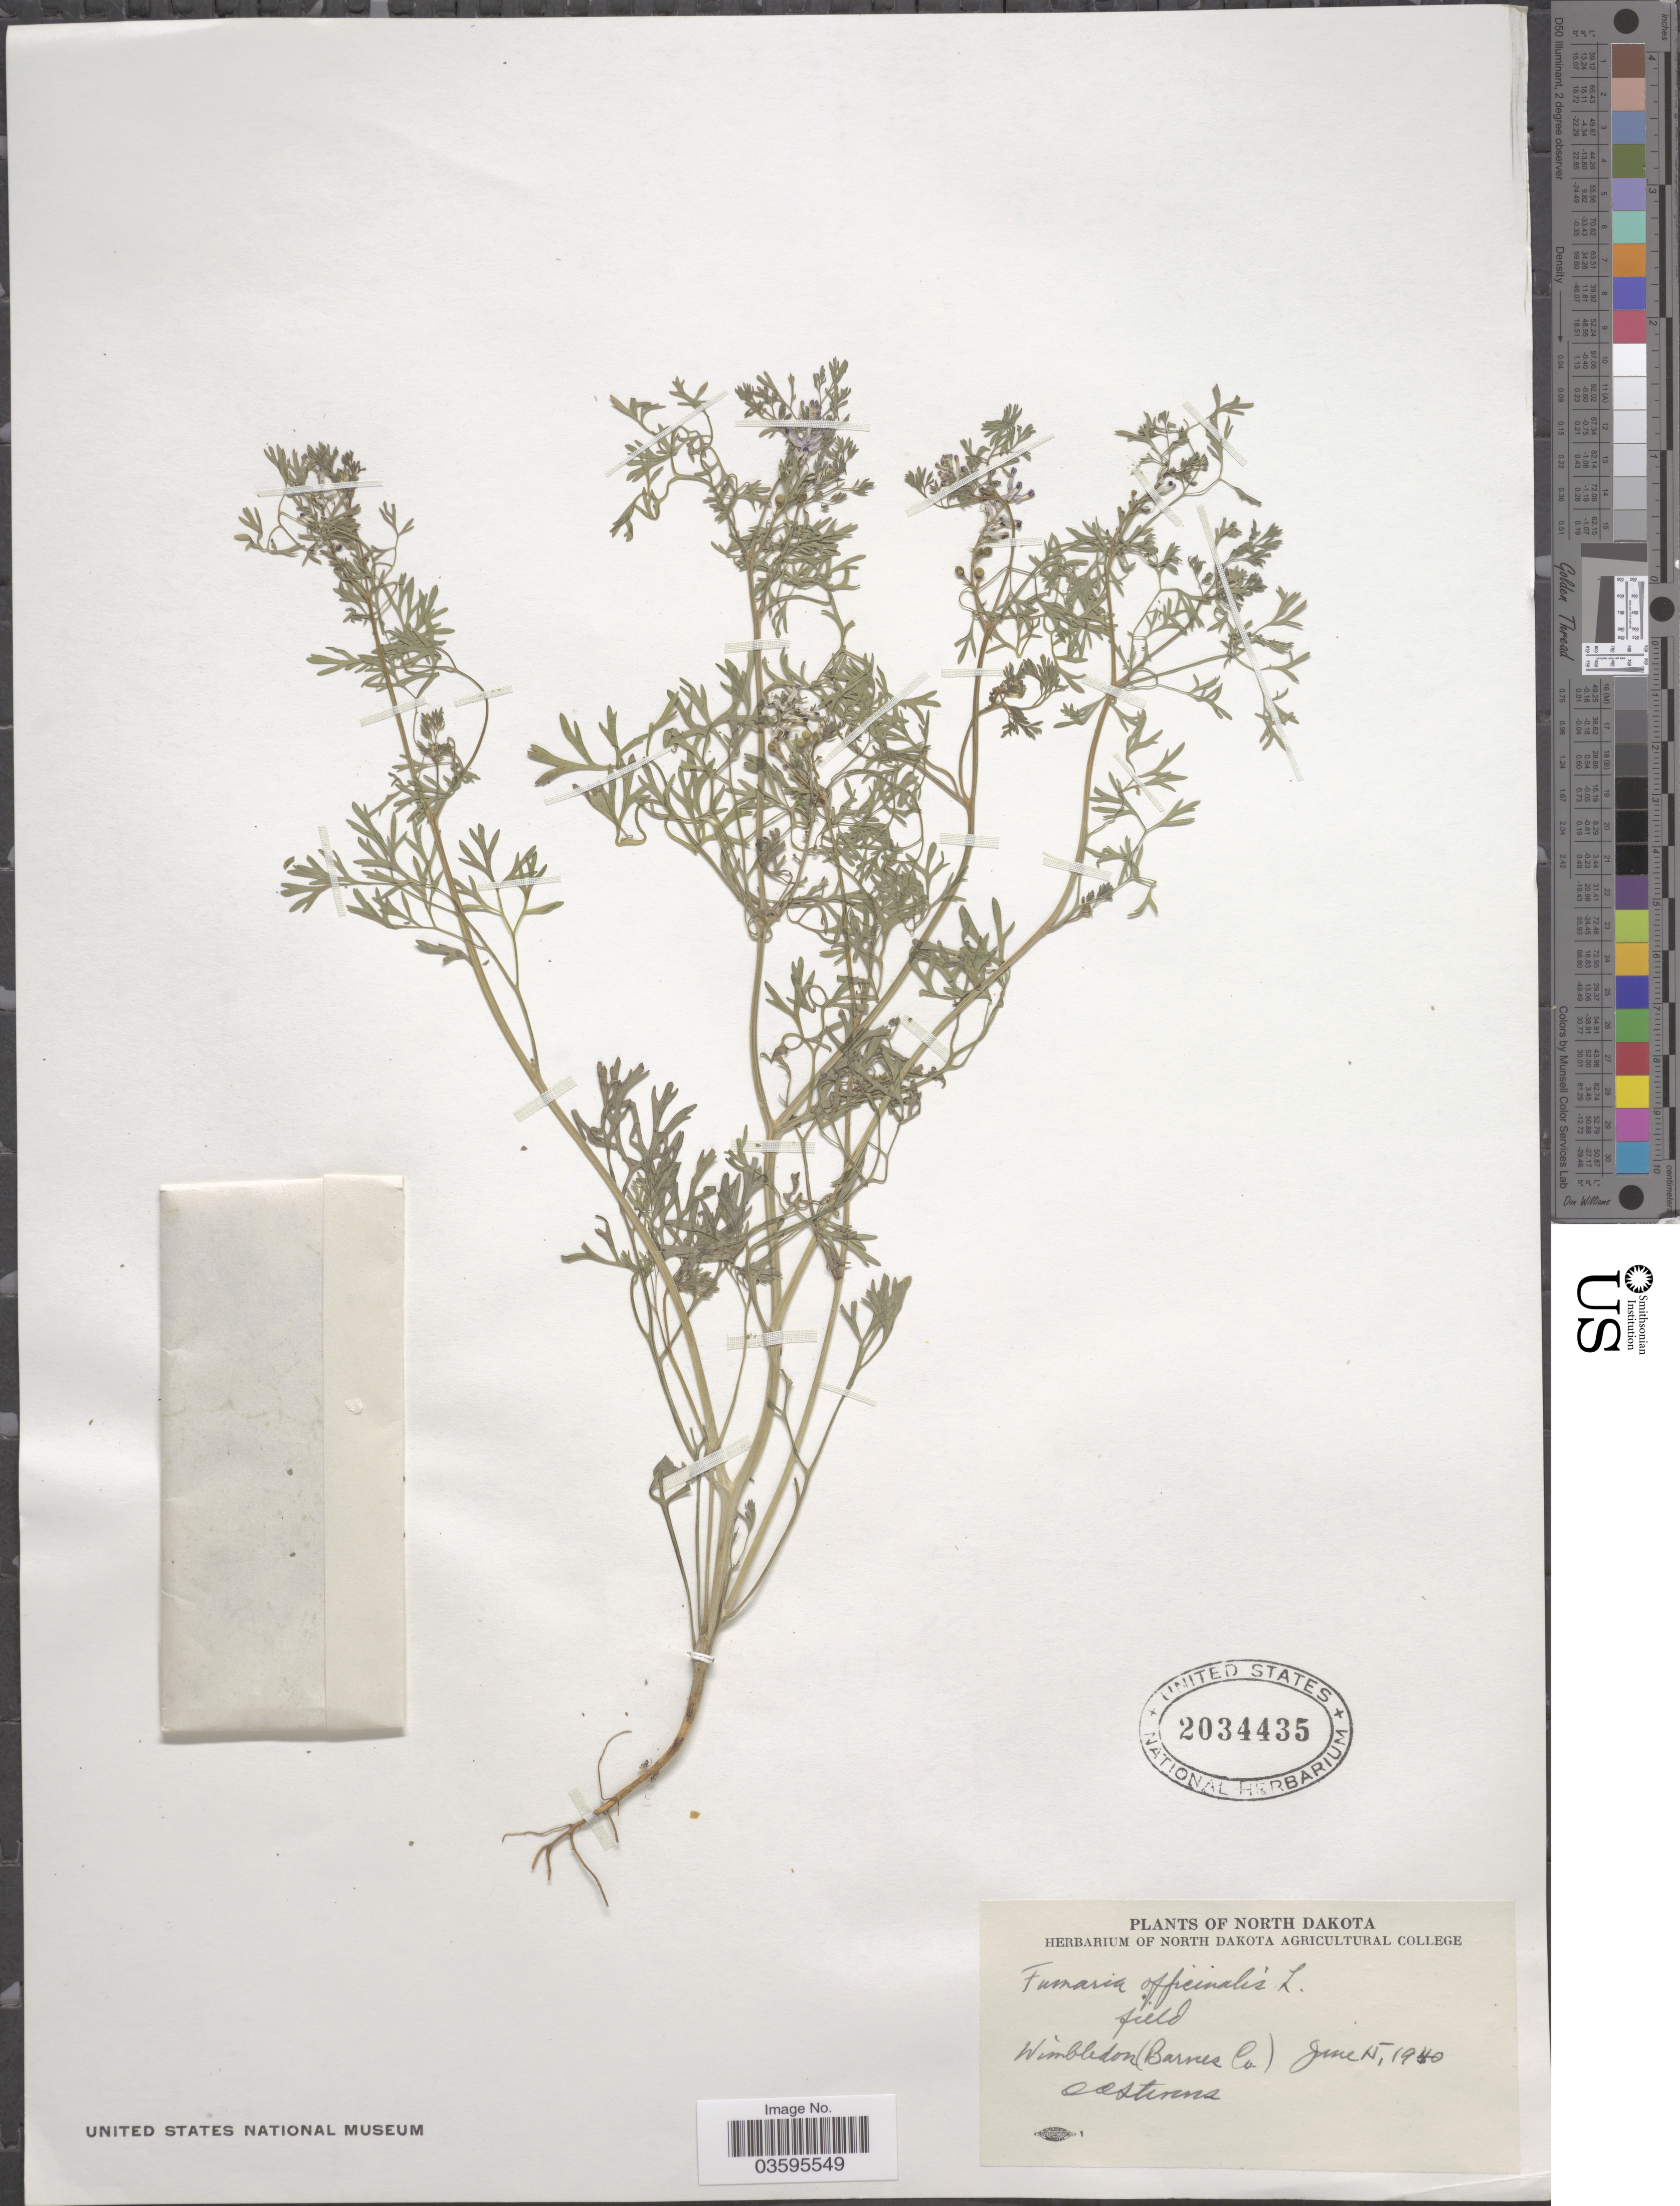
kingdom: Plantae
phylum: Tracheophyta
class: Magnoliopsida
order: Ranunculales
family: Papaveraceae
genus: Fumaria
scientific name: Fumaria officinalis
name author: L.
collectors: O. A. Stevens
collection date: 1940-06-15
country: United States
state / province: North Dakota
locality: Wimbledon (Barnes Co).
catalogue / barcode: US 2034435